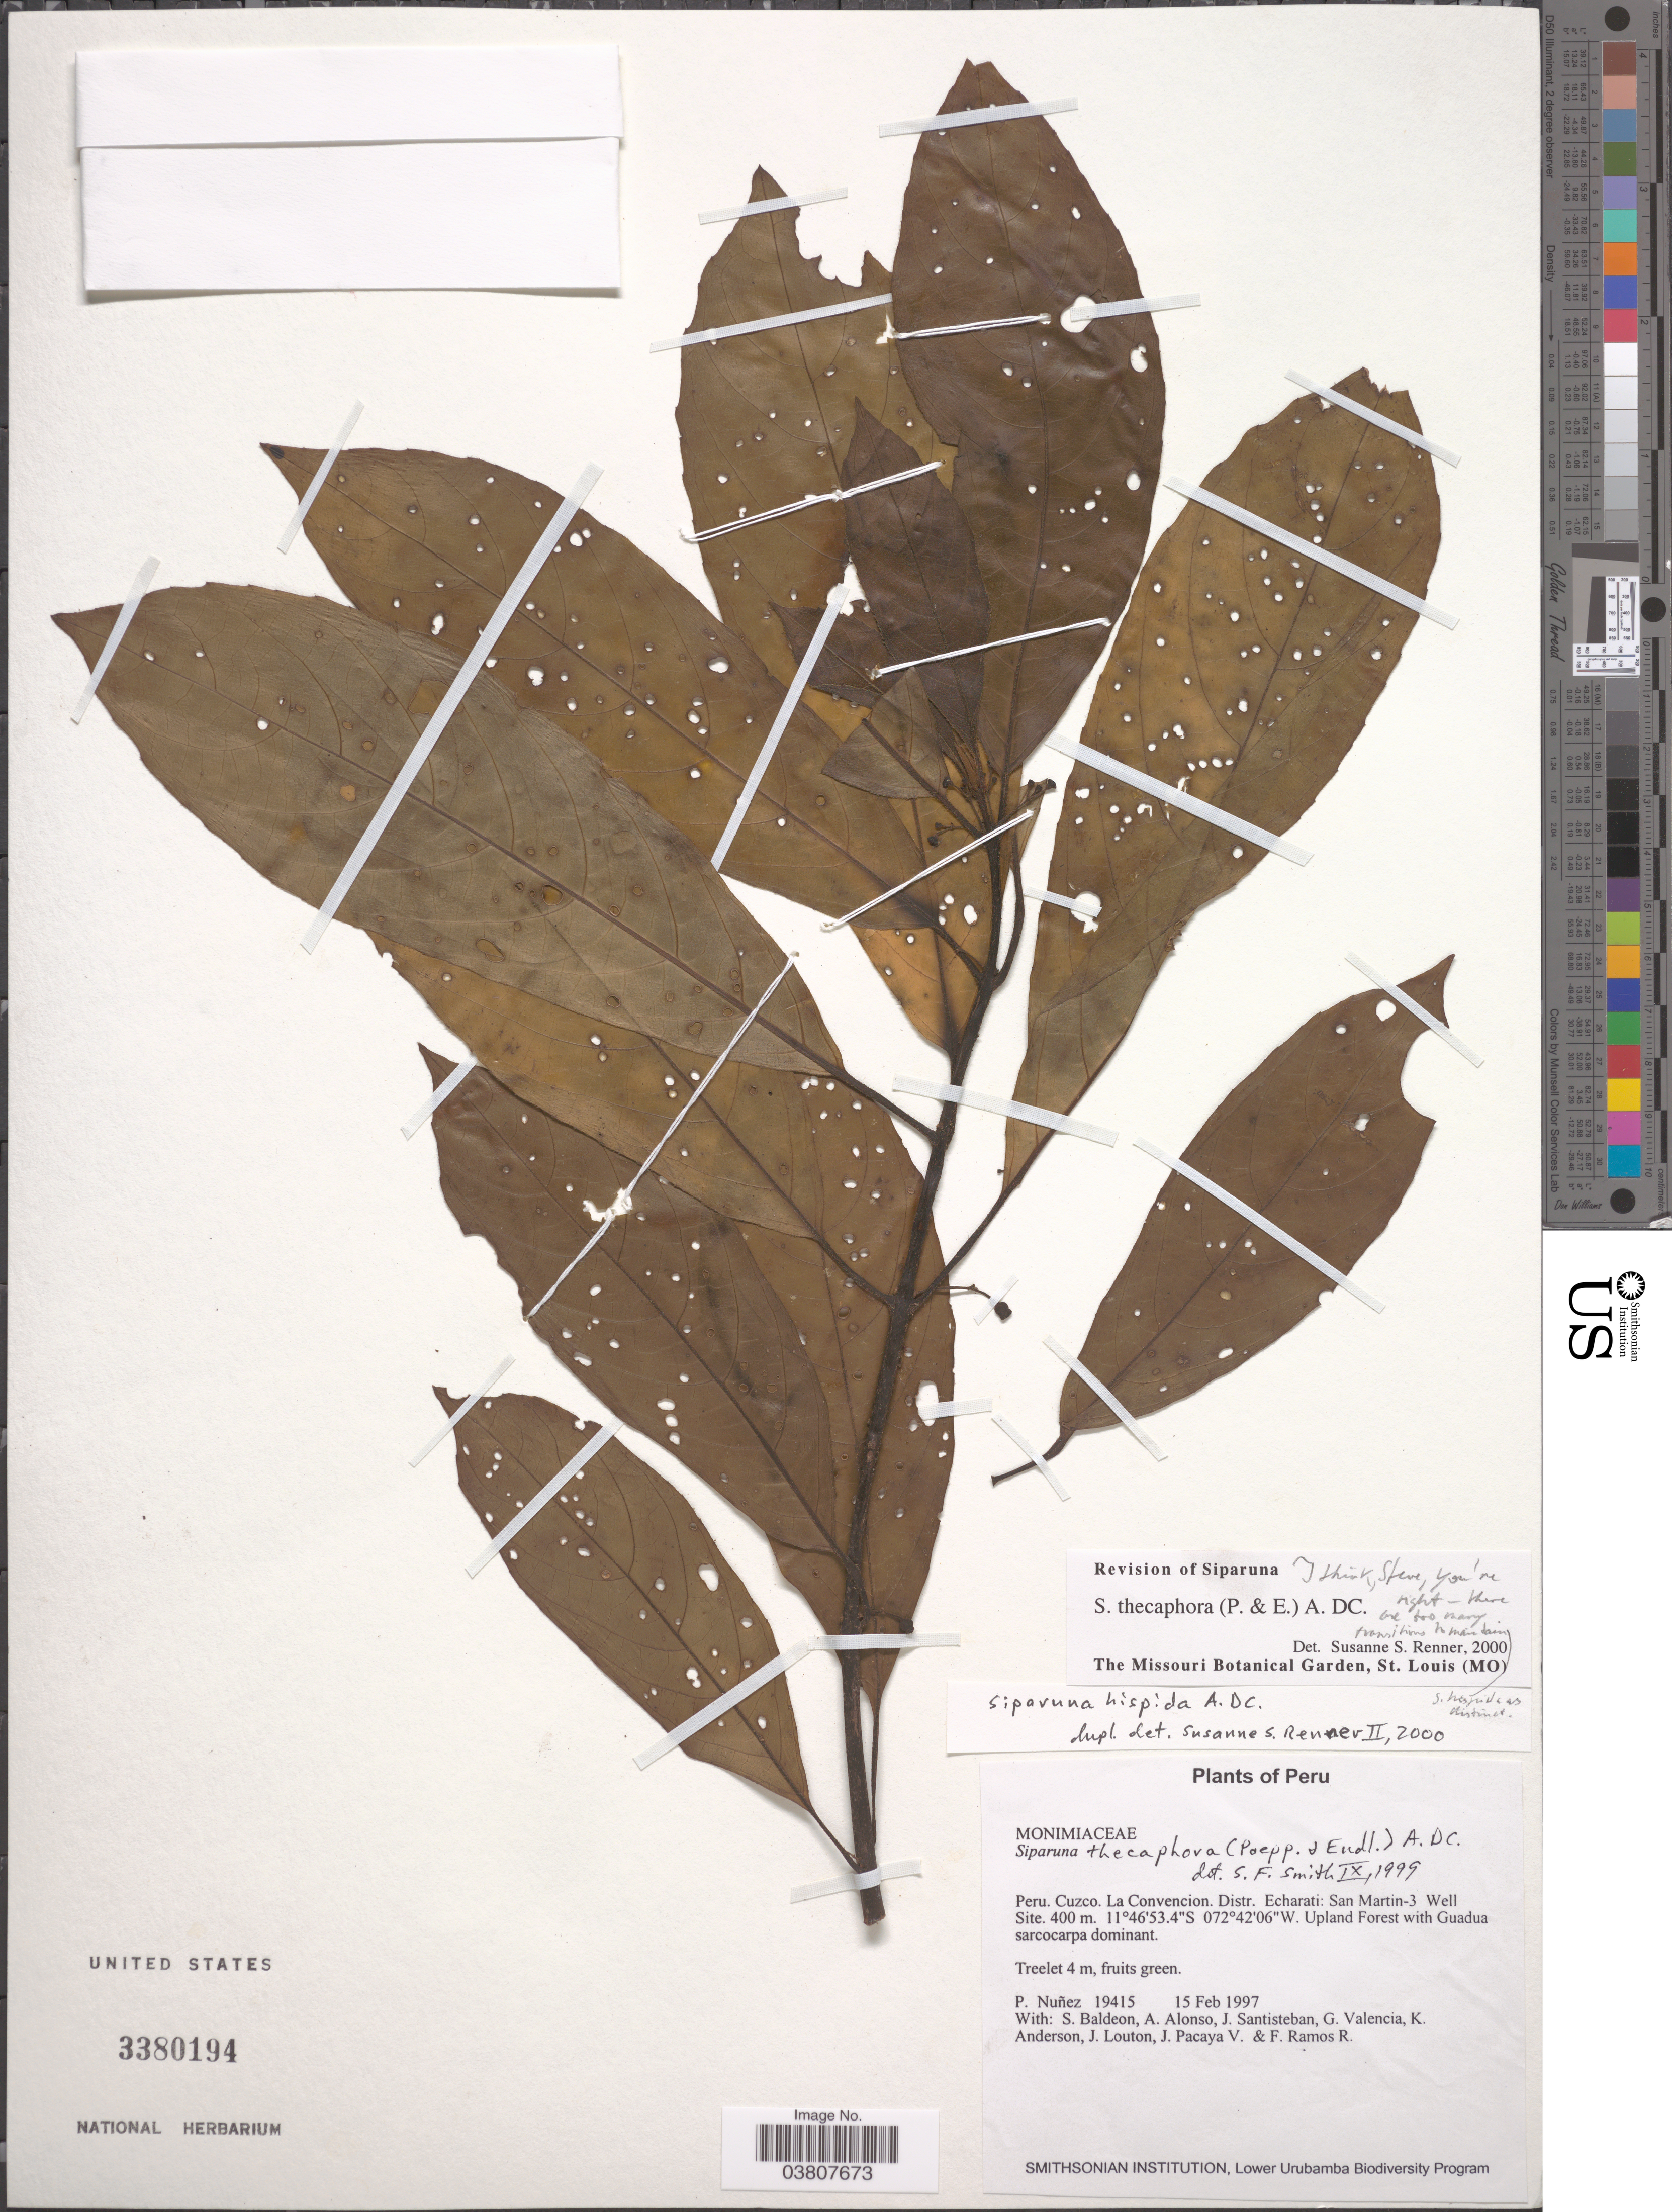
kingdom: Plantae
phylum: Tracheophyta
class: Magnoliopsida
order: Laurales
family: Siparunaceae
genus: Siparuna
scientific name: Siparuna thecaphora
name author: (Poepp. & Endl.) A. DC.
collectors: P. Nuñez V., S. Baldeon, A. Alonso, J. Santisteban & et al.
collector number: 19415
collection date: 1997-02-15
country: Peru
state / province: Cusco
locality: Cuzco. La Convencion. Distr. Echarati: San Martin-3 Well Site.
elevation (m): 400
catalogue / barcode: US 3380194